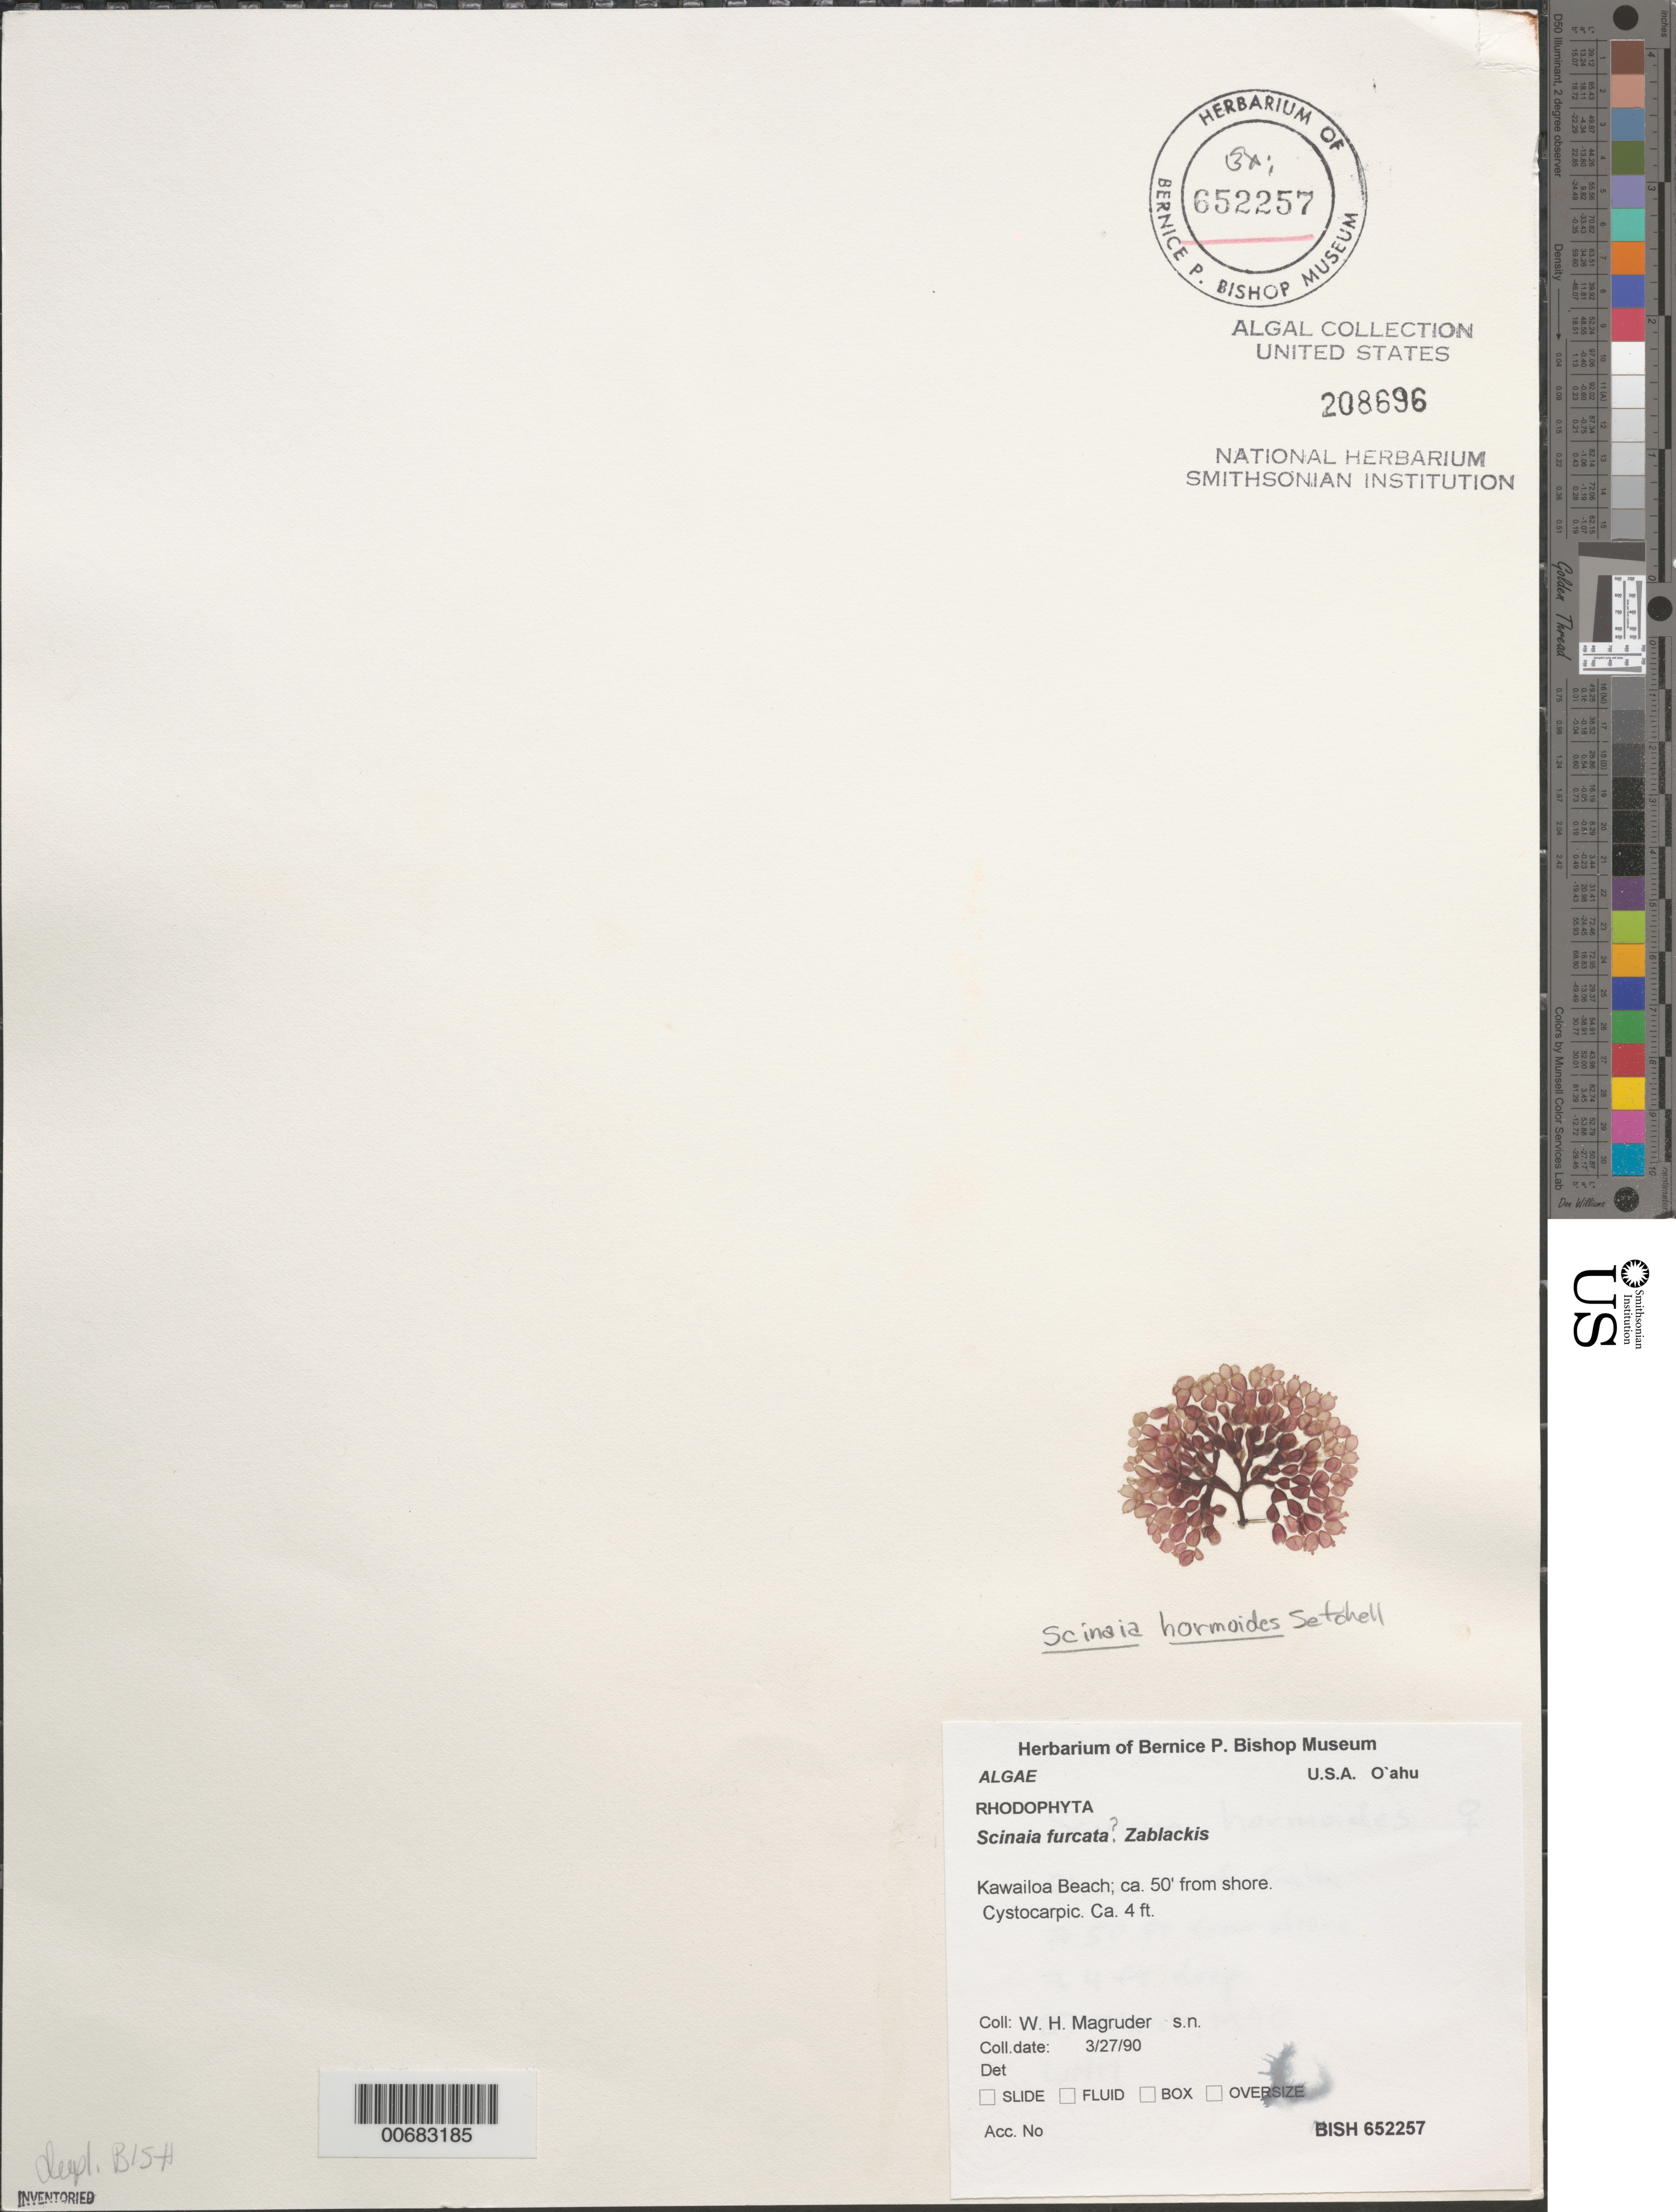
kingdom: Plantae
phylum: Rhodophyta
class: Florideophyceae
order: Nemaliales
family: Scinaiaceae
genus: Scinaia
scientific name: Scinaia hormoides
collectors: W. Magruder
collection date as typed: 27 Mar 1990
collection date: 1990-03-27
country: United States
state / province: Hawaii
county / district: Honolulu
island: Oahu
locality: Kawailoa Beach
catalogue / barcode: US 208696